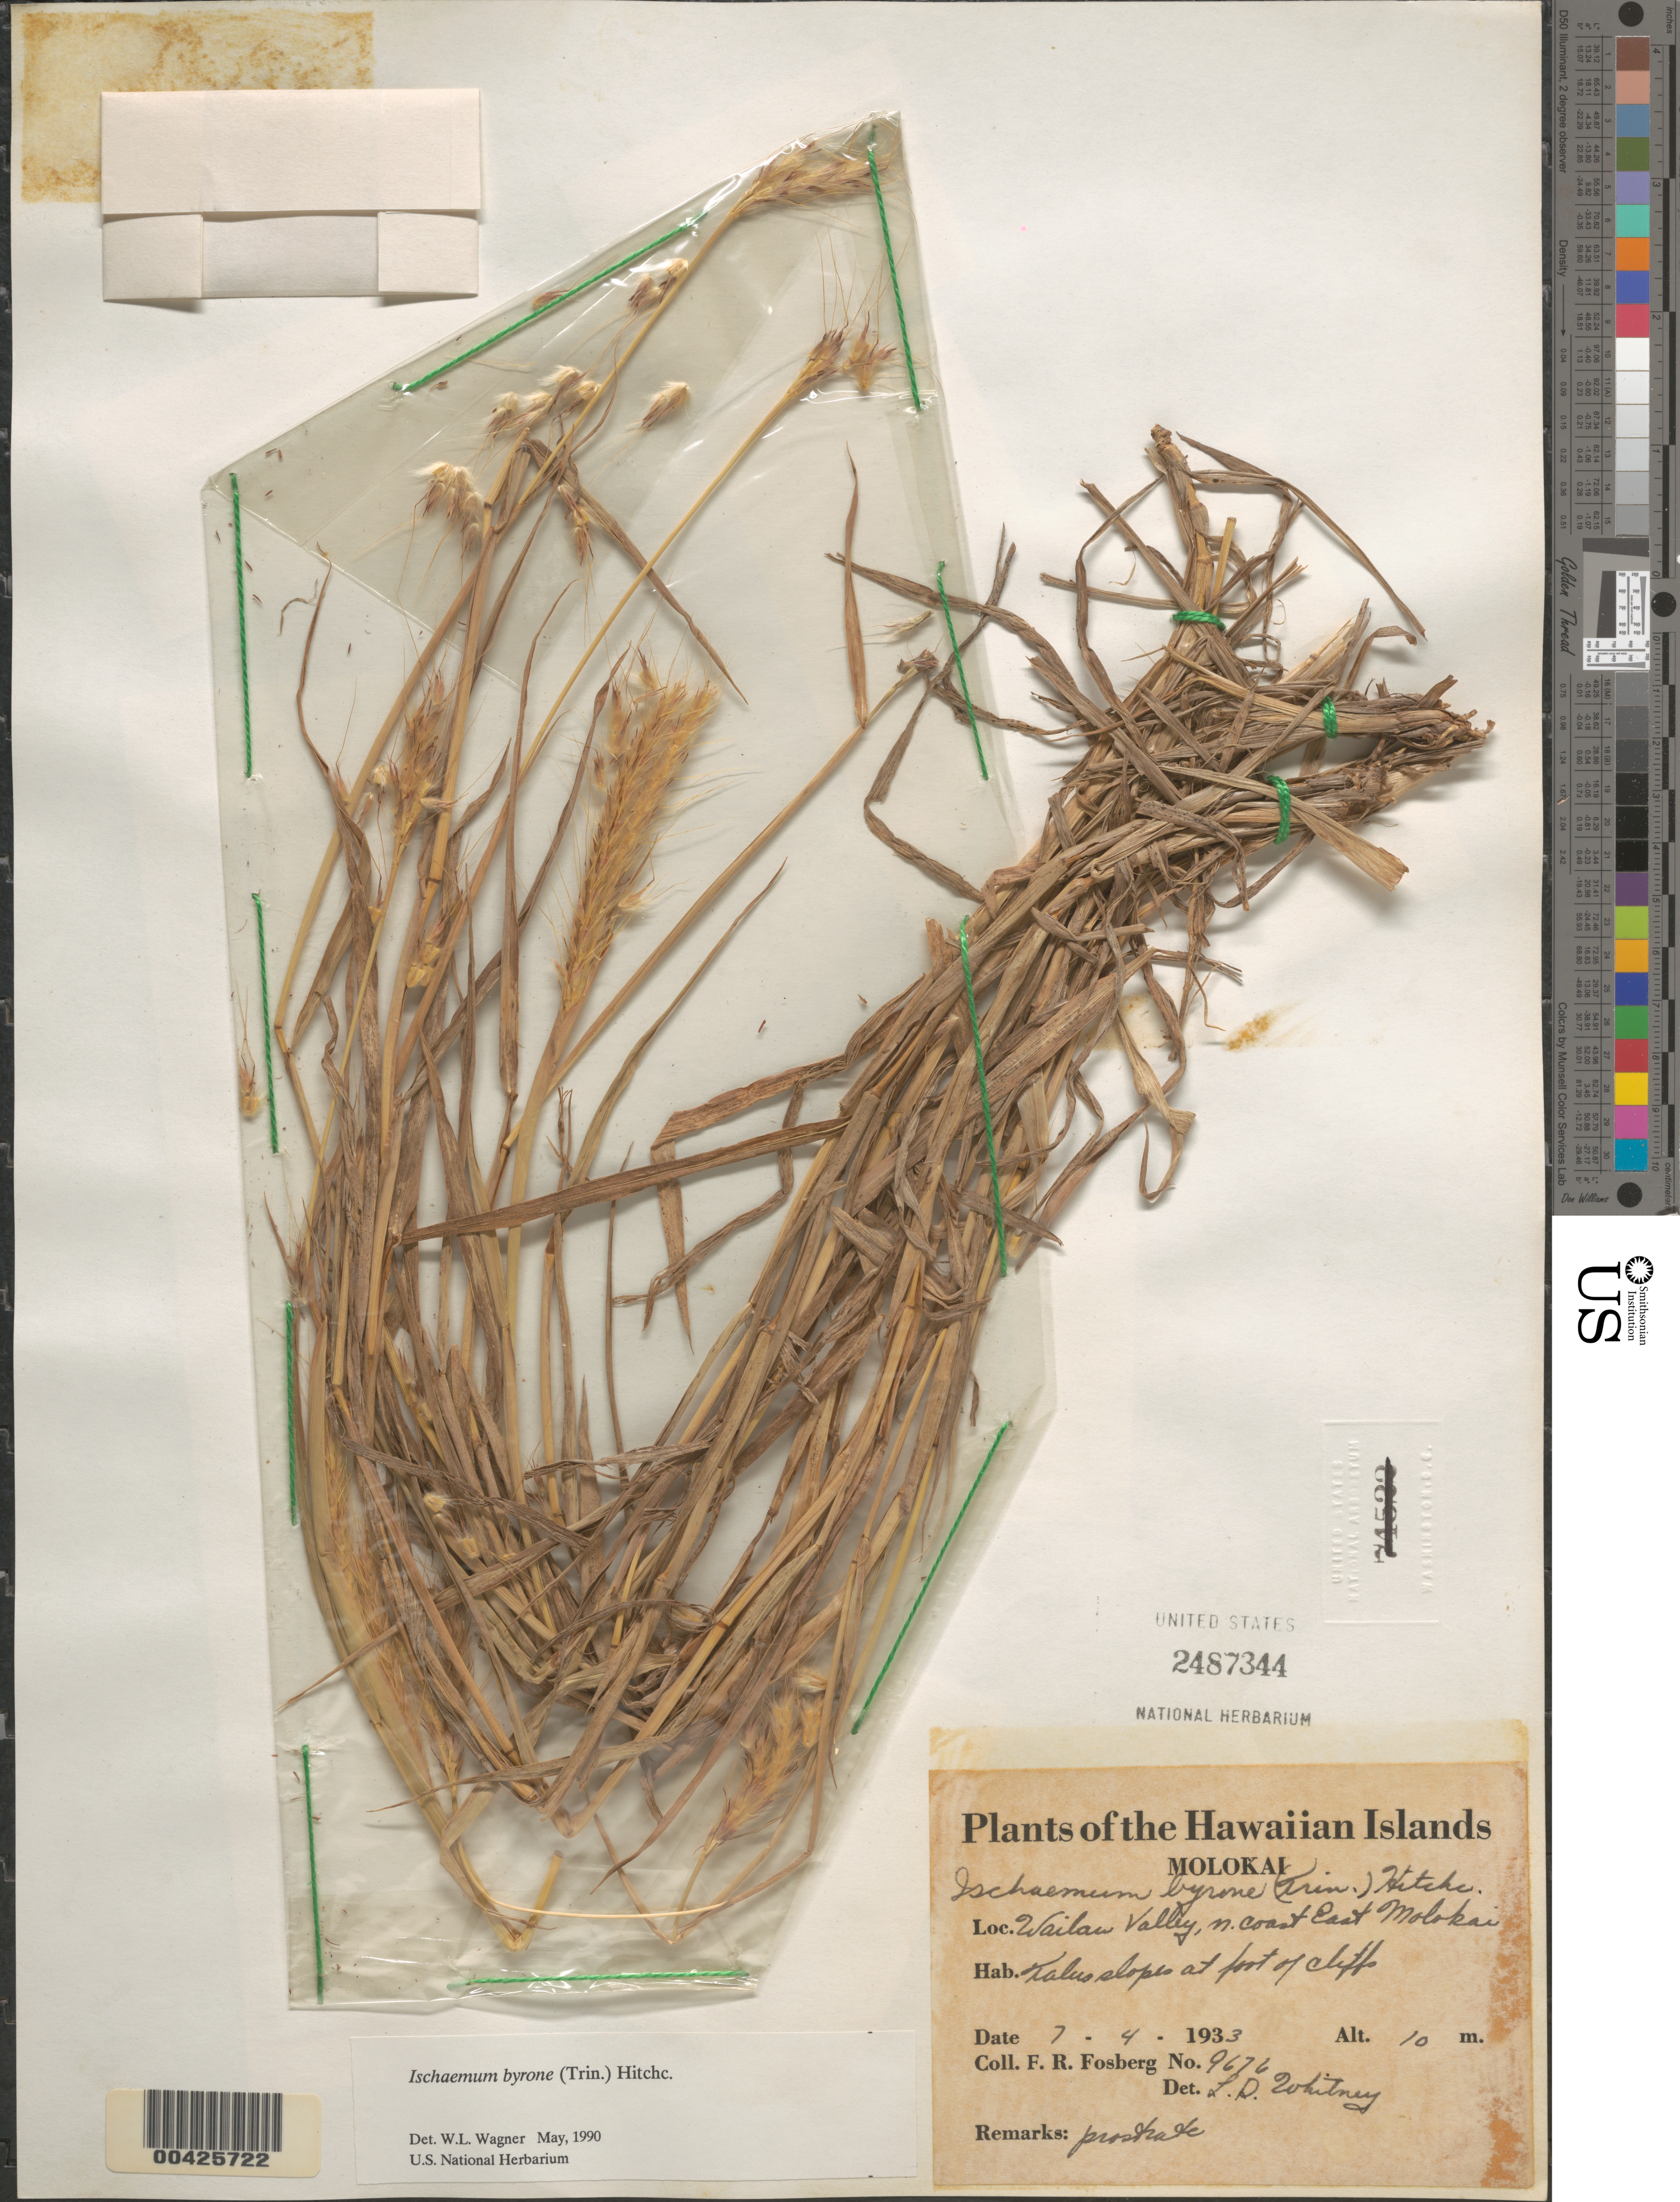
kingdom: Plantae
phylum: Tracheophyta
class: Liliopsida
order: Poales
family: Poaceae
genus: Ischaemum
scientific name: Ischaemum byrone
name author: (Trin.) Hitchc.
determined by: Wagner, W. L., (BOT), Smithsonian Institution - National Museum of Natural History (UNITED STATES)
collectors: F. R. Fosberg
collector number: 9676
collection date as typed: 7 Apr 1933 or 4 Jul 1933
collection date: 1933-04-07 or 1933-07-04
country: United States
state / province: Hawaii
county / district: Maui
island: Moloka'i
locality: Wailau Valley, N coast, E Molokai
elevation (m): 10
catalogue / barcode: US 2487344